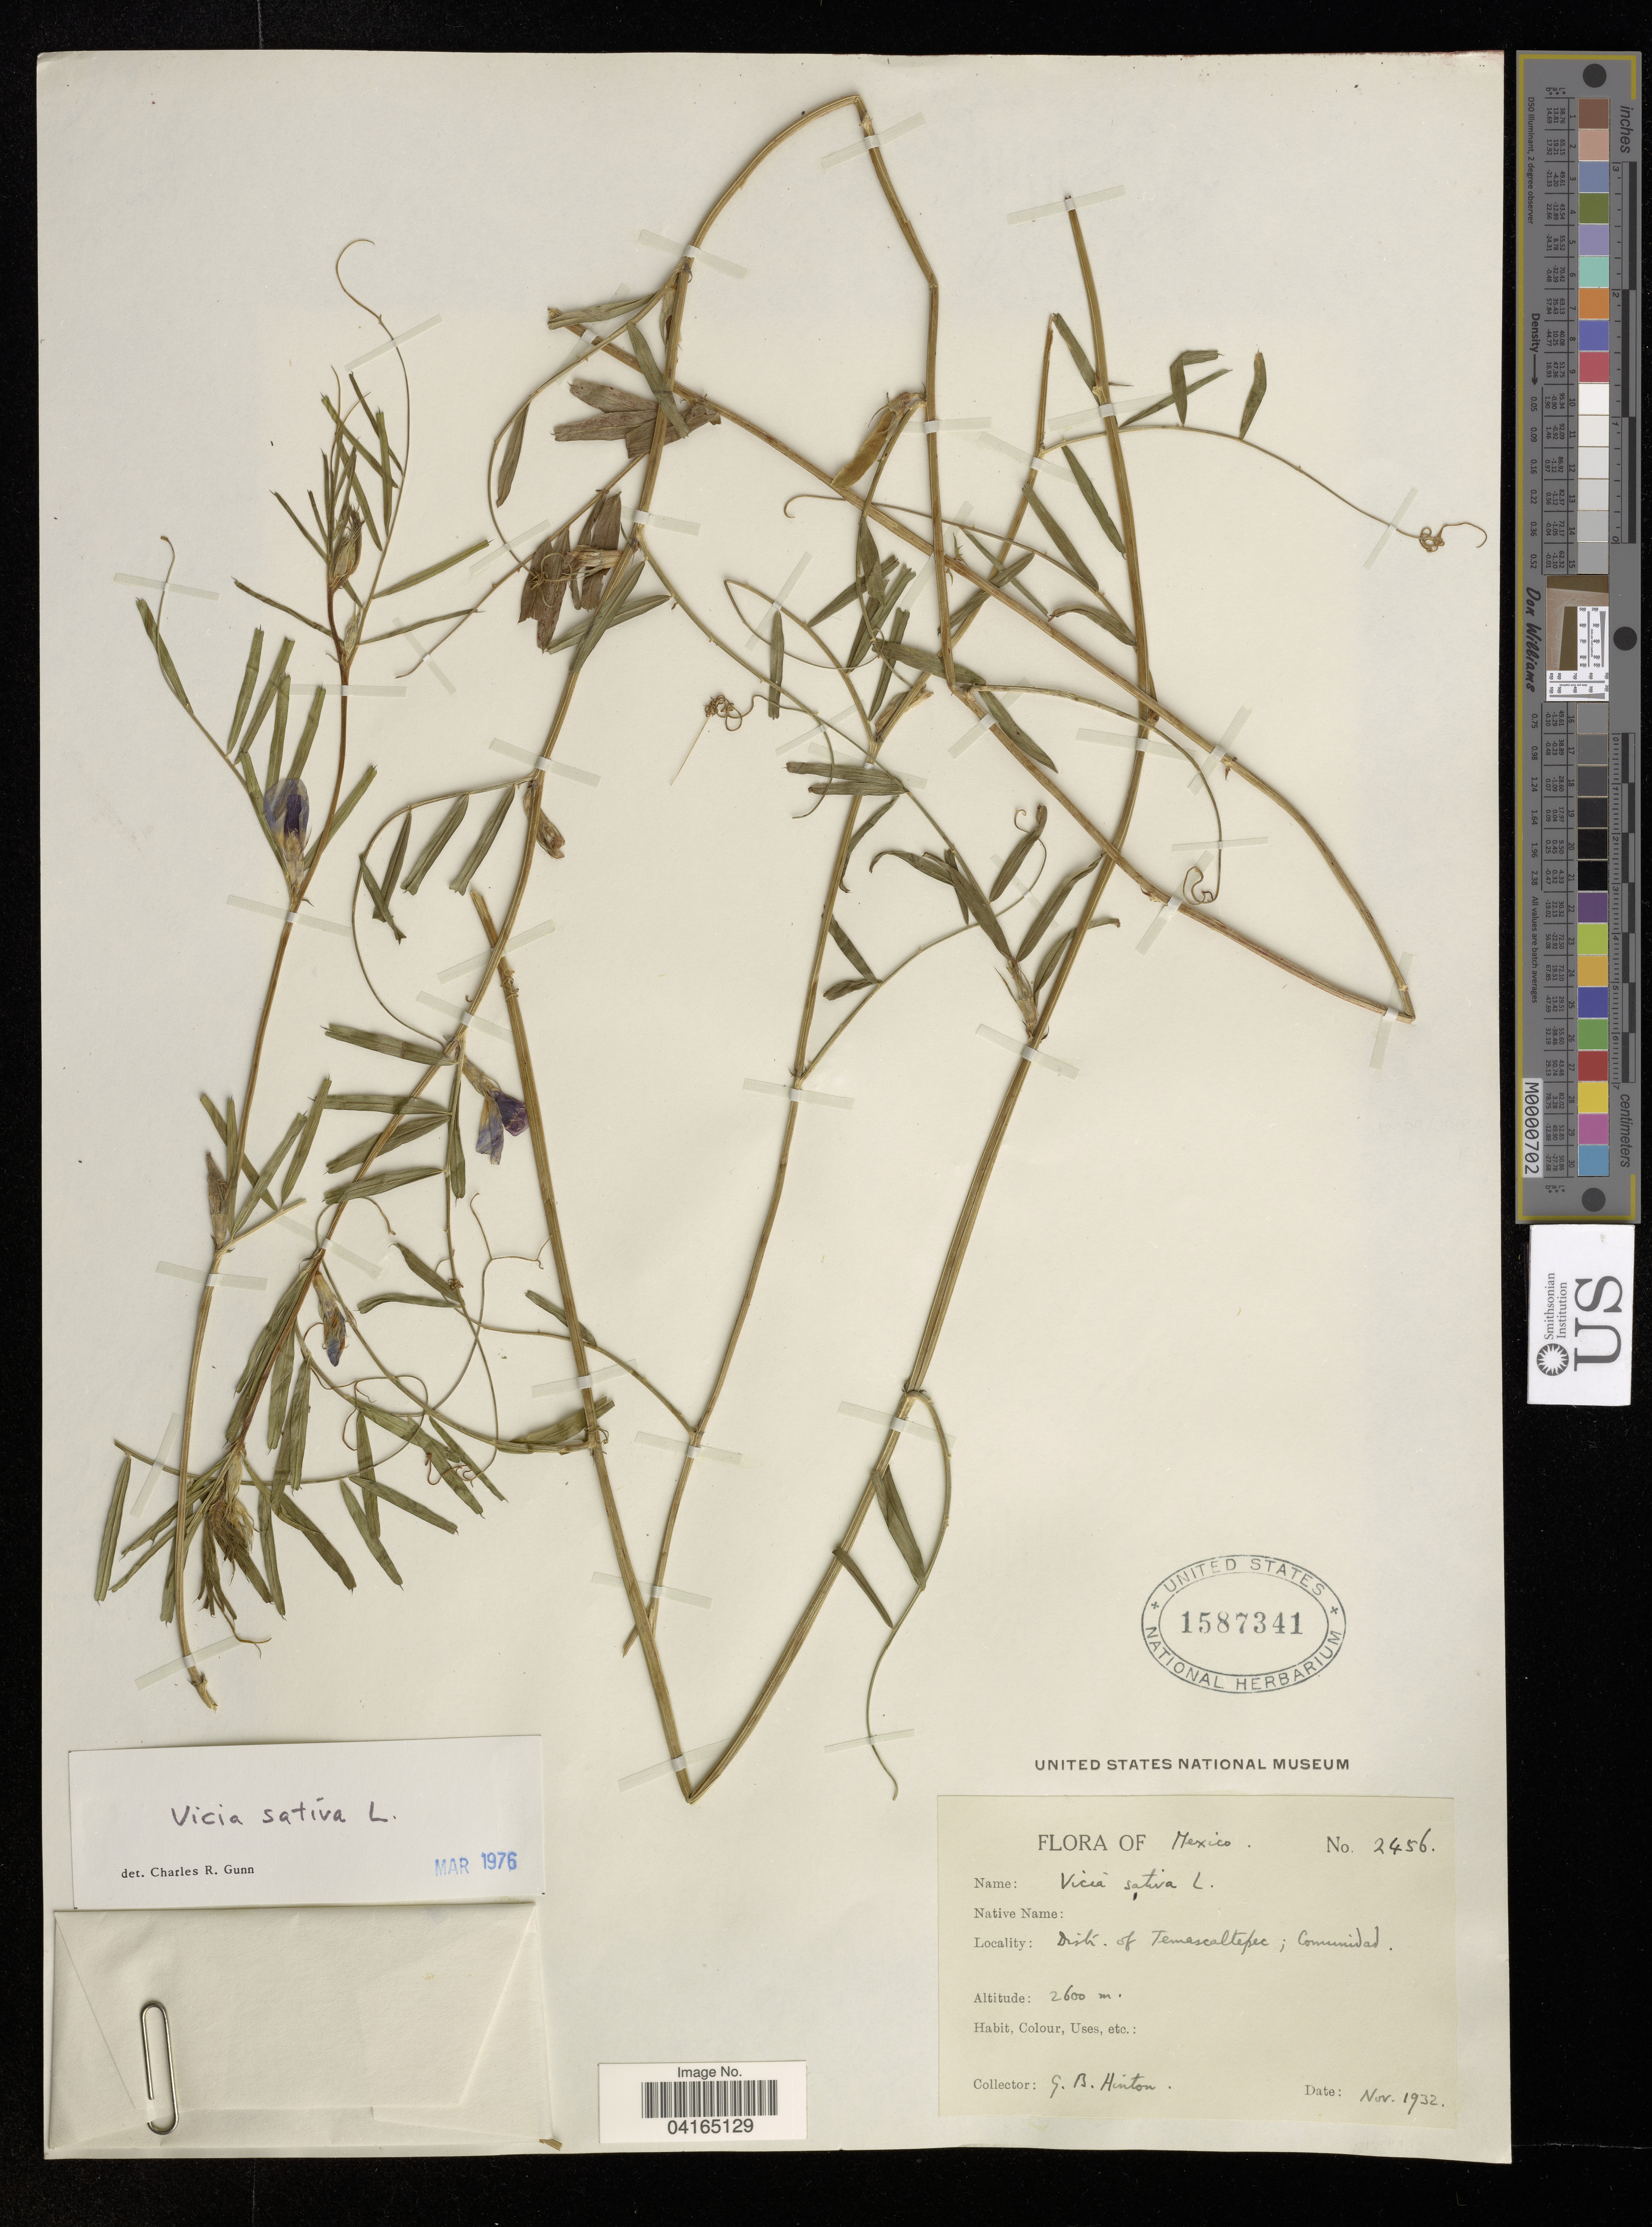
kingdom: Plantae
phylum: Tracheophyta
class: Magnoliopsida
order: Fabales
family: Fabaceae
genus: Vicia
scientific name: Vicia sativa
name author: L.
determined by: Hechenleitner, Paulina, RBG Edinburgh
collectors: G. B. Hinton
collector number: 2456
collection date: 1932-11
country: Mexico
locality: Distr. of Temascaltepec; Comunidad.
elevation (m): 2600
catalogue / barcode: US 1587341